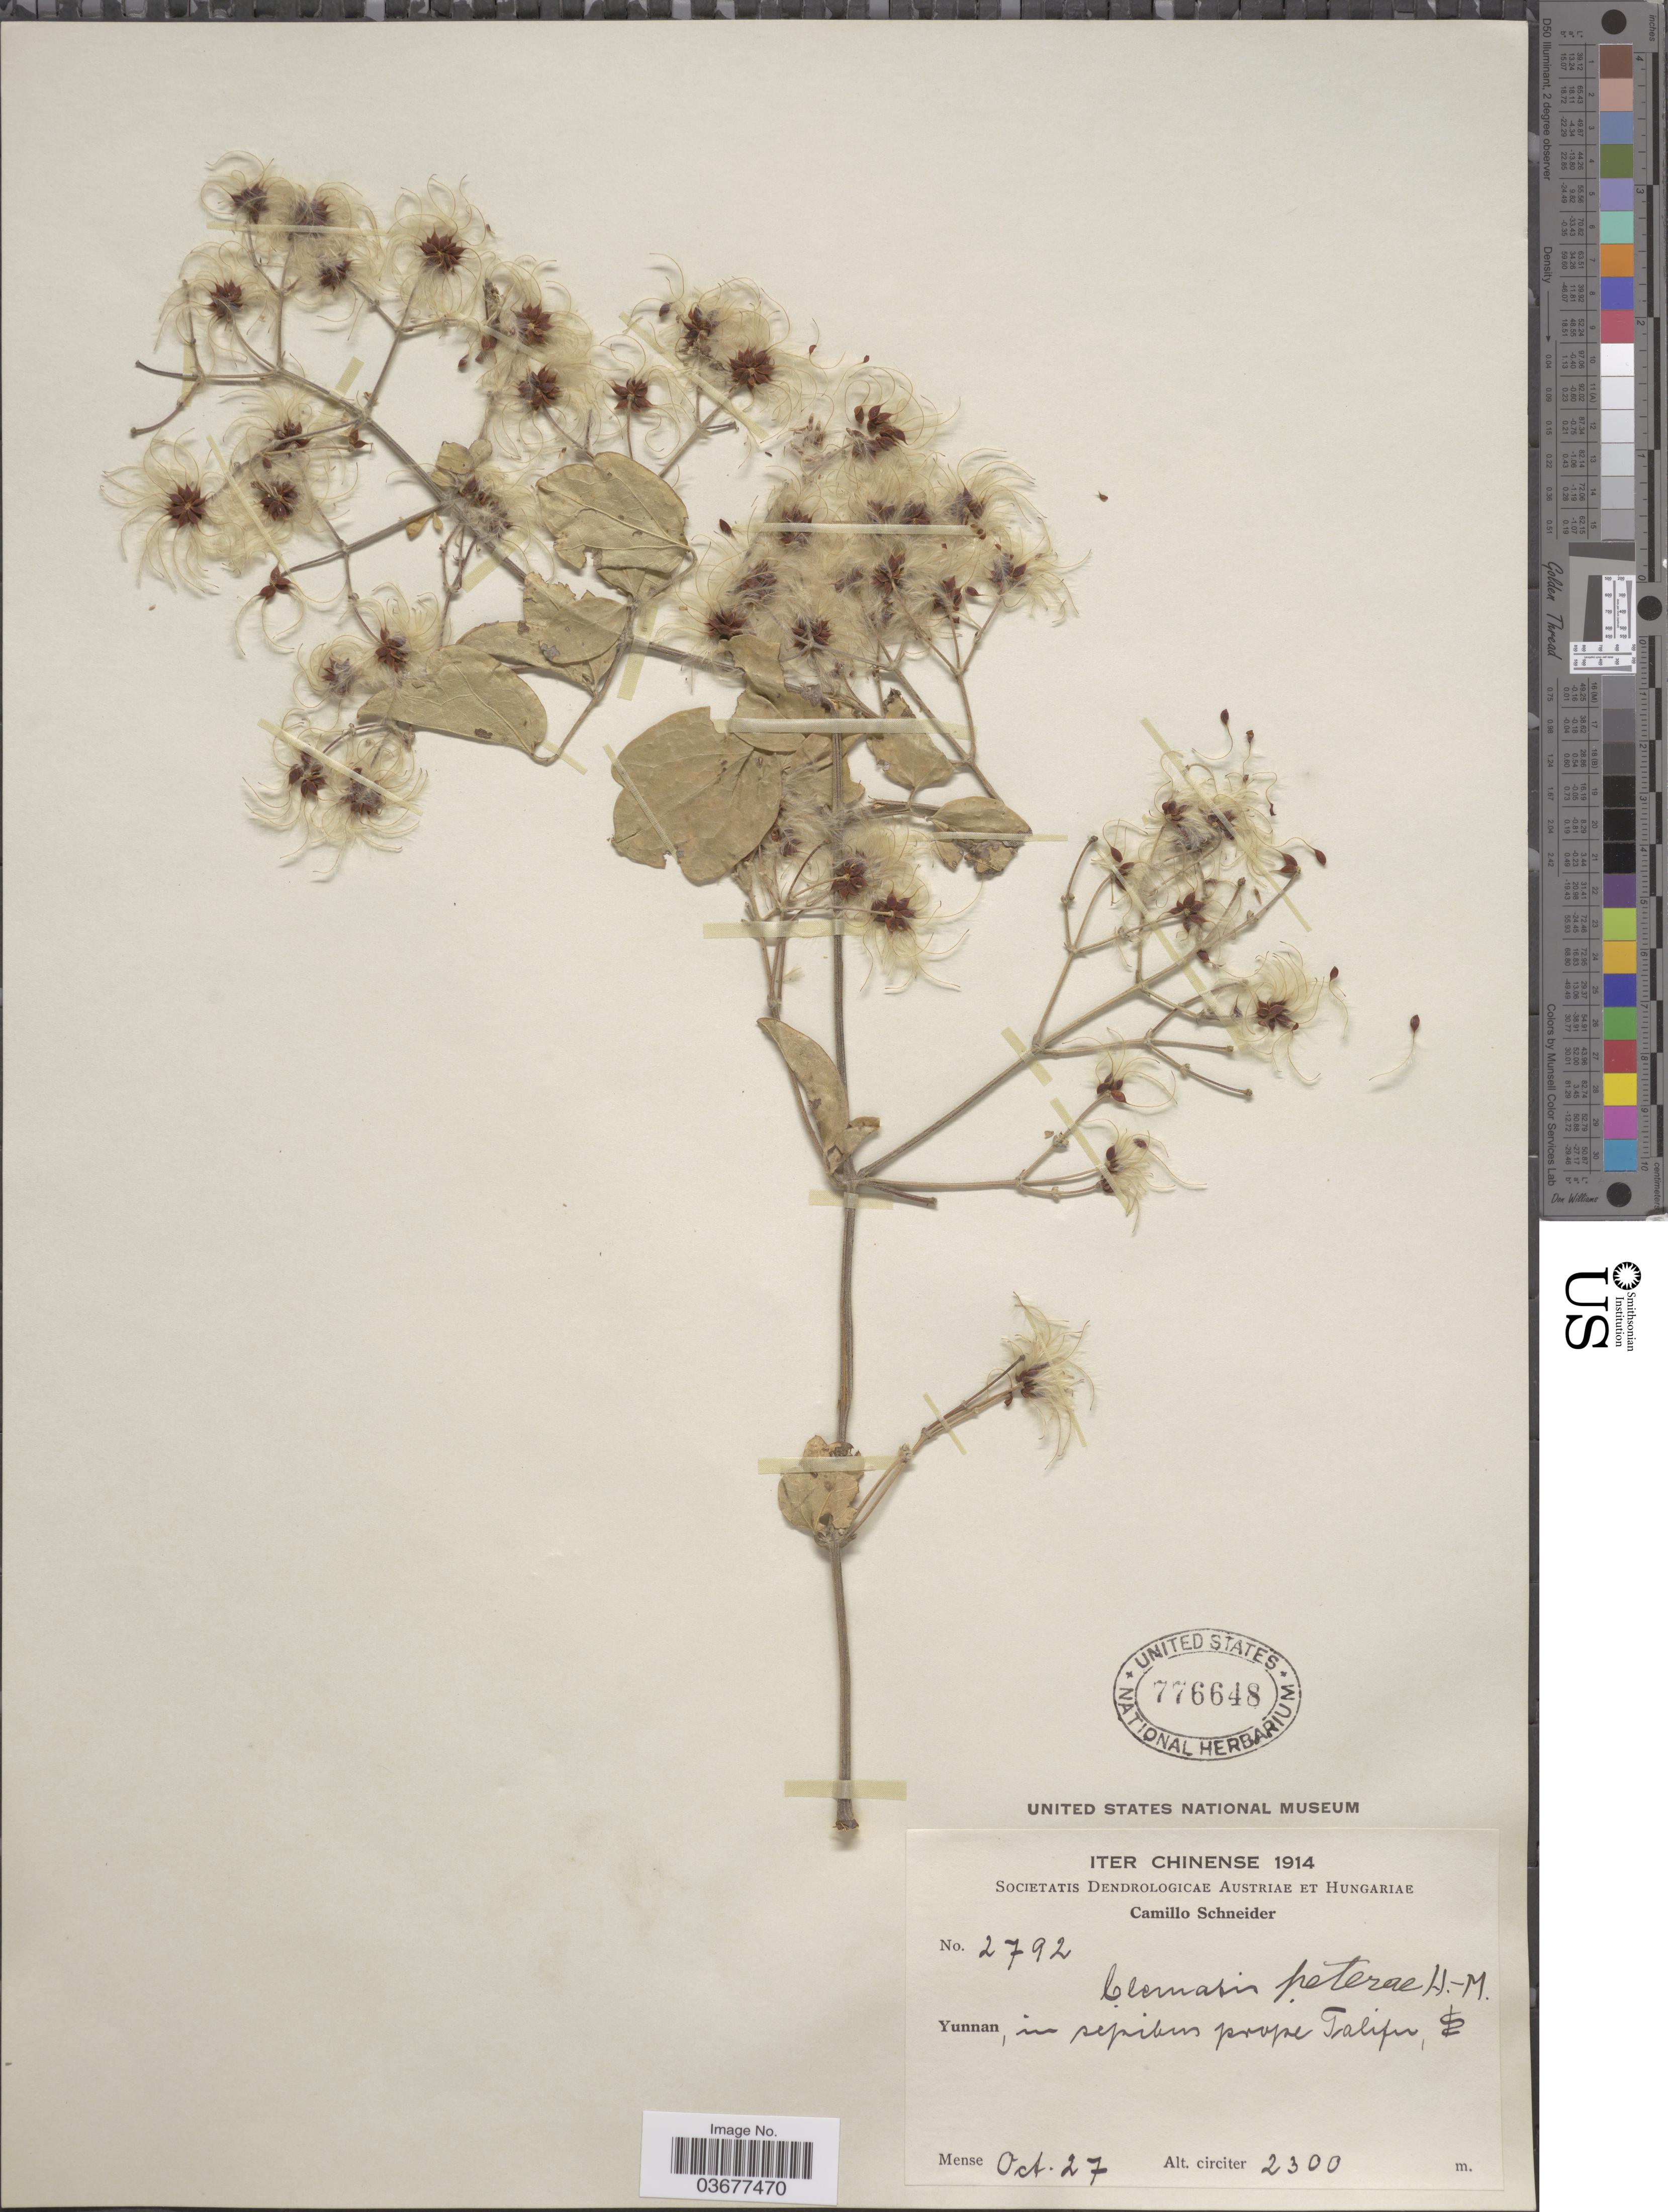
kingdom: Plantae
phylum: Tracheophyta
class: Magnoliopsida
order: Ranunculales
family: Ranunculaceae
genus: Clematis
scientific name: Clematis peterae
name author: Hand.-Mazz.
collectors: C. K. Schneider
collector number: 2792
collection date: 1914-10-27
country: China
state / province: Yunnan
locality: In rupibus prope Talifu.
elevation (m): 2300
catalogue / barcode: US 776648